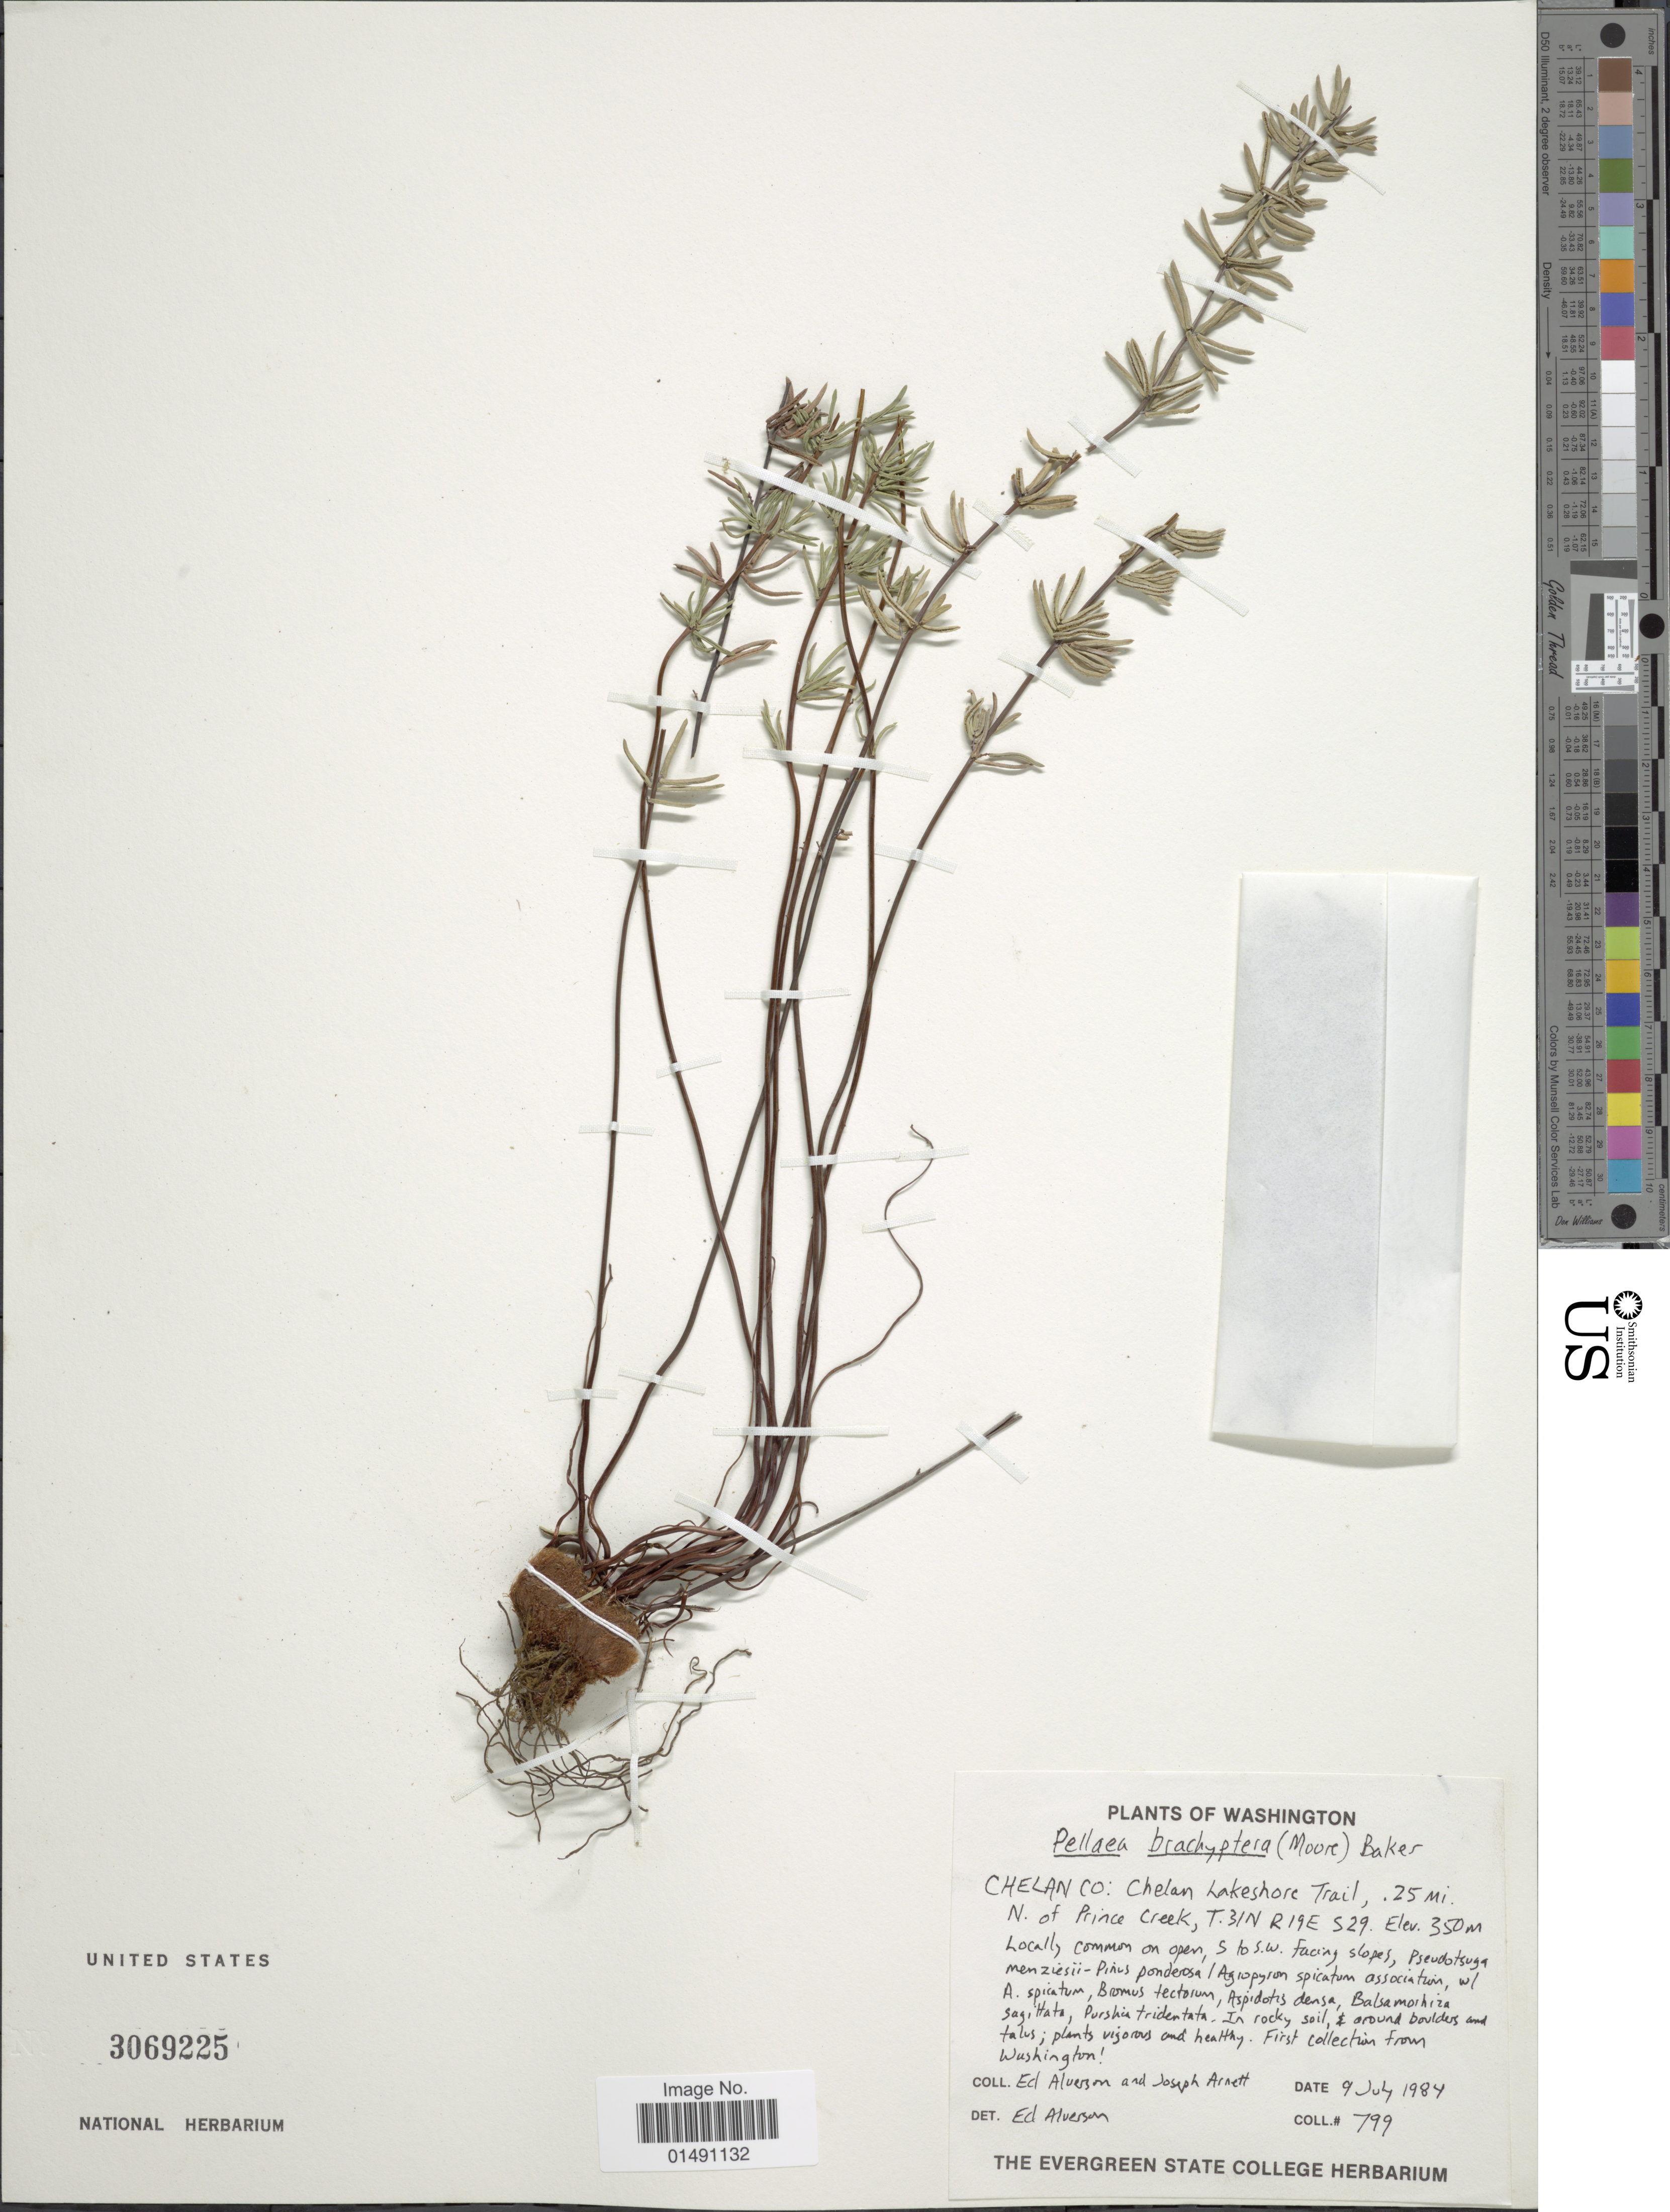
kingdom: Plantae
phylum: Tracheophyta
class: Polypodiopsida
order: Polypodiales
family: Pteridaceae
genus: Pellaea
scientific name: Pellaea brachyptera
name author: (T. Moore) Baker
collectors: E. Alverson & J. Arnett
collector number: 799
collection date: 1984-07-09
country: United States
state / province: Washington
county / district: Chelan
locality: Chelan Co: Chelan Lakeshore Trail, 25 mi. N of Peince Creek, T31N R19E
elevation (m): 350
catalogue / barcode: US 3069225